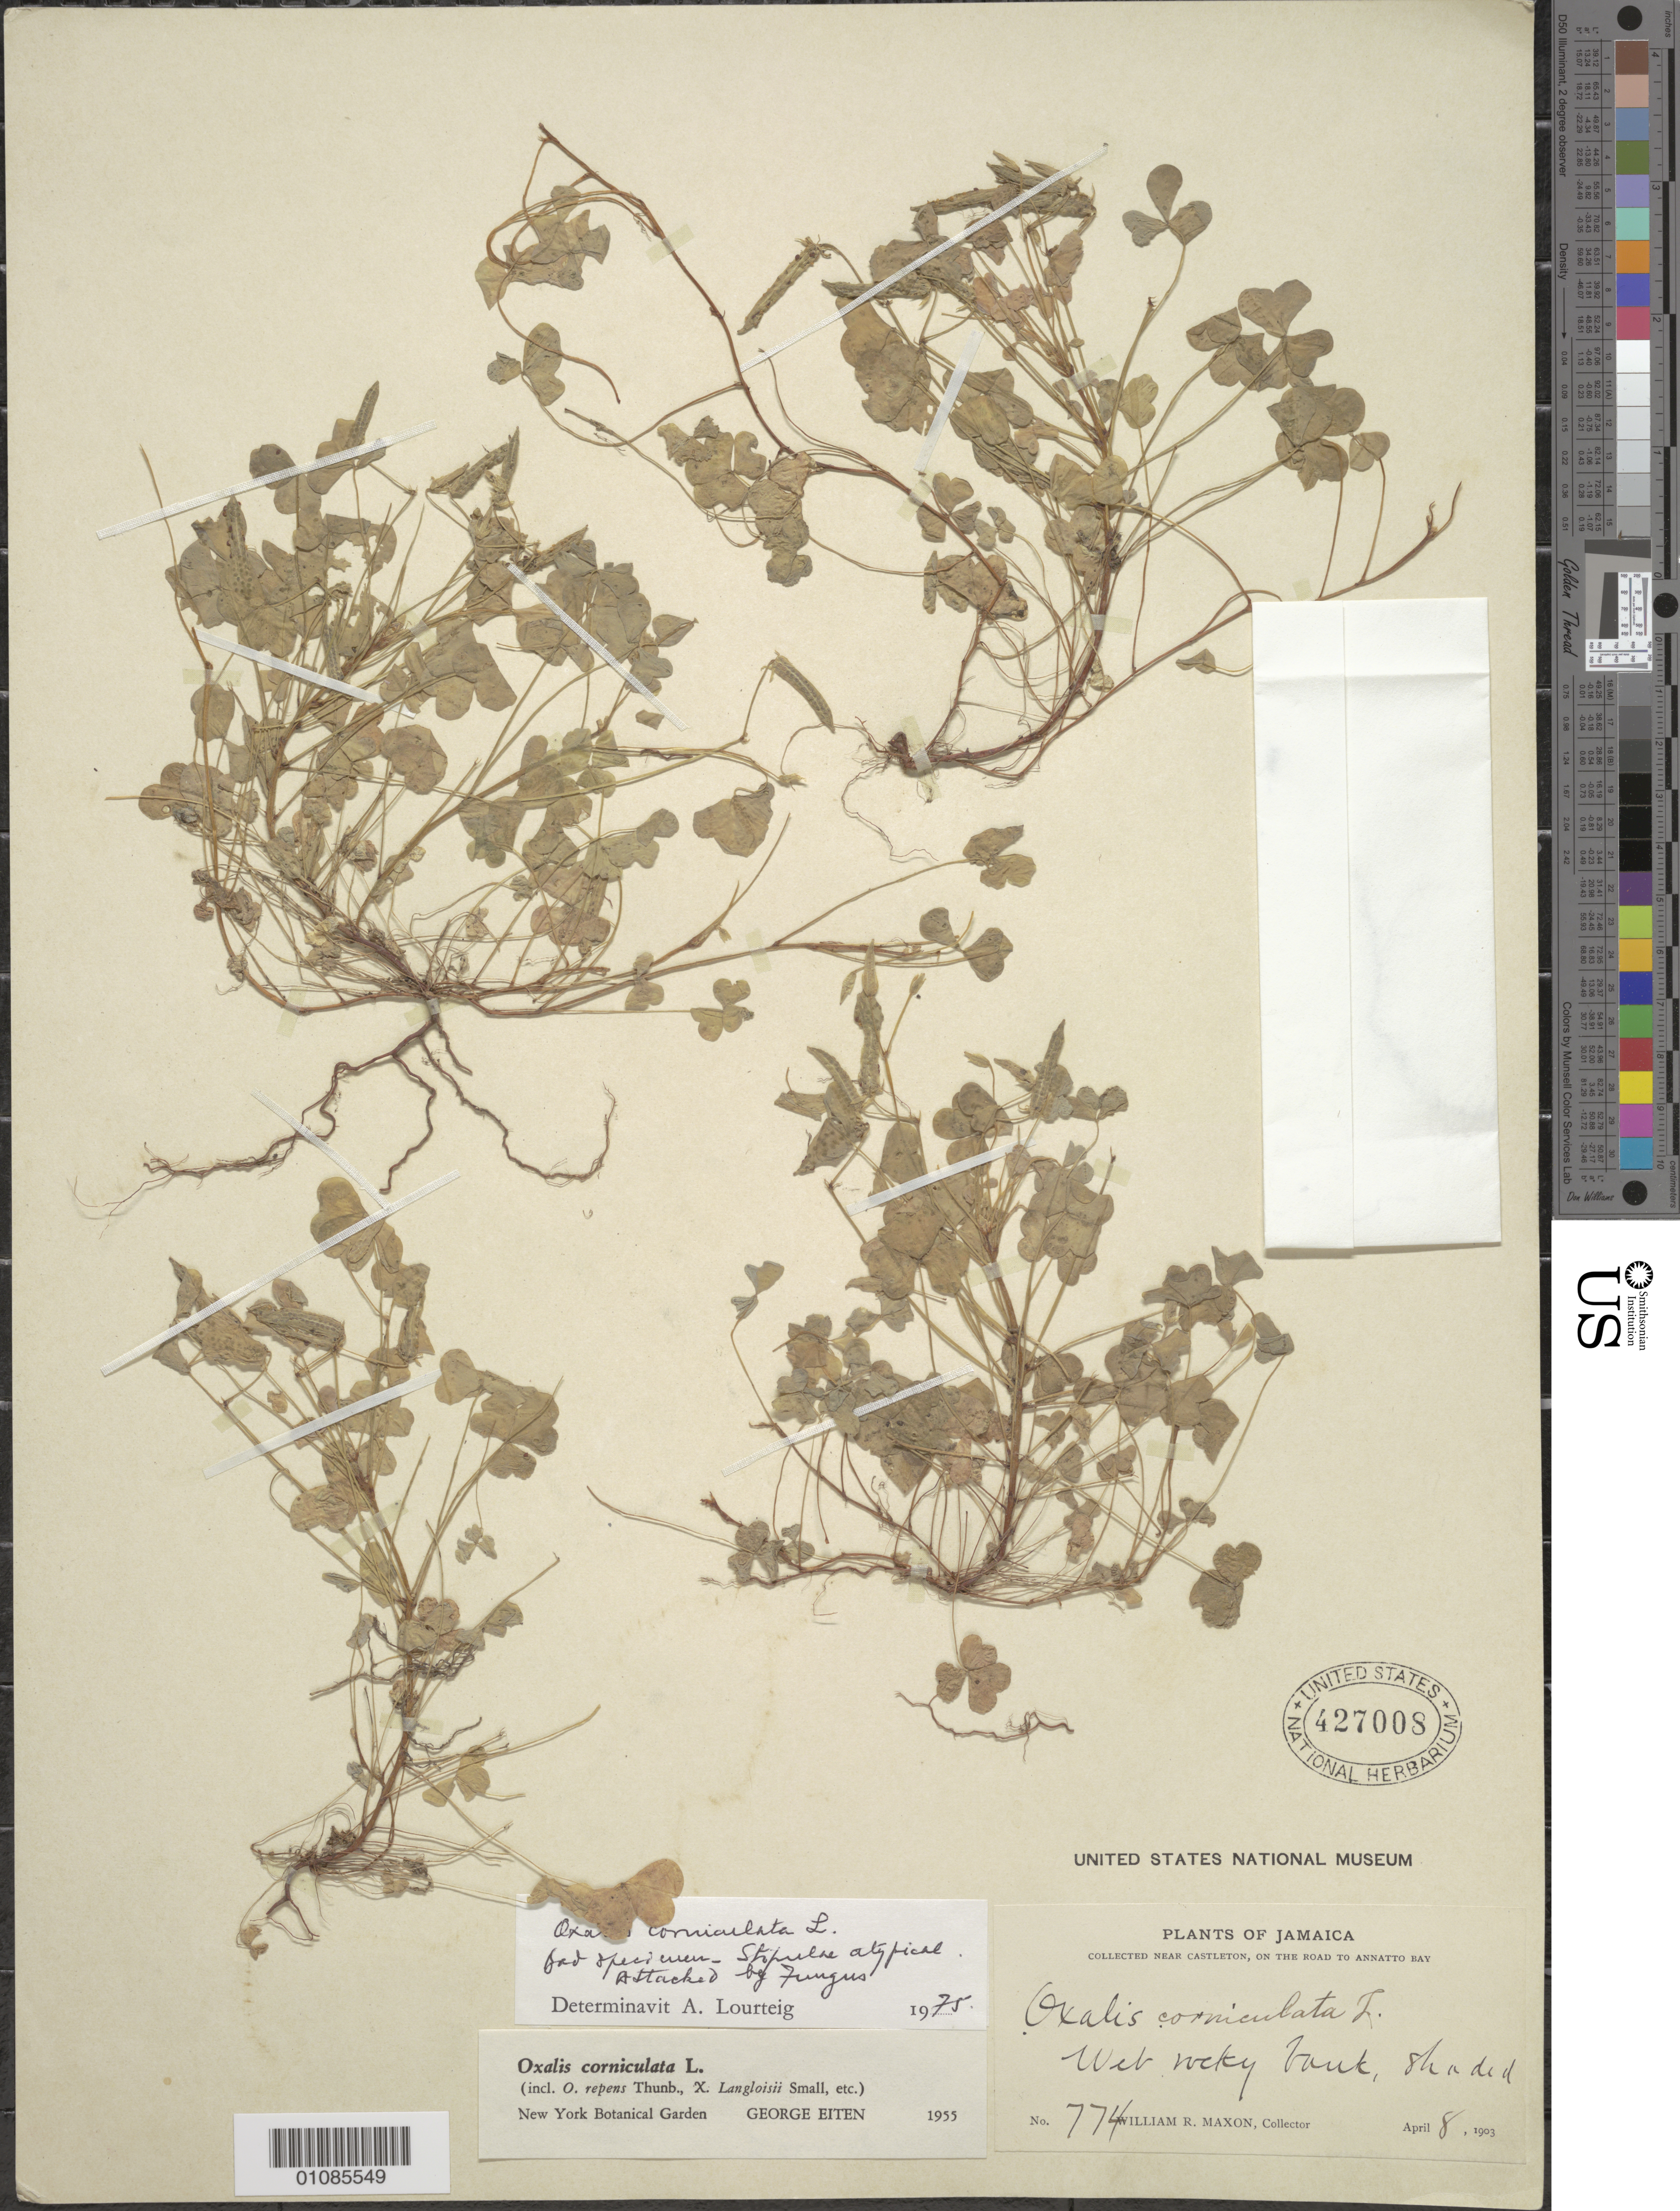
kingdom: Plantae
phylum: Tracheophyta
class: Magnoliopsida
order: Oxalidales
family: Oxalidaceae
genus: Oxalis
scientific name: Oxalis corniculata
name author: L.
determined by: Lourteig, A.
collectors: W. R. Maxon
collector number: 774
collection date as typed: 08 Apr 1903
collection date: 1903-04-08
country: Jamaica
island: Jamaica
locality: Wet rocky mountain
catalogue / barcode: US 427008